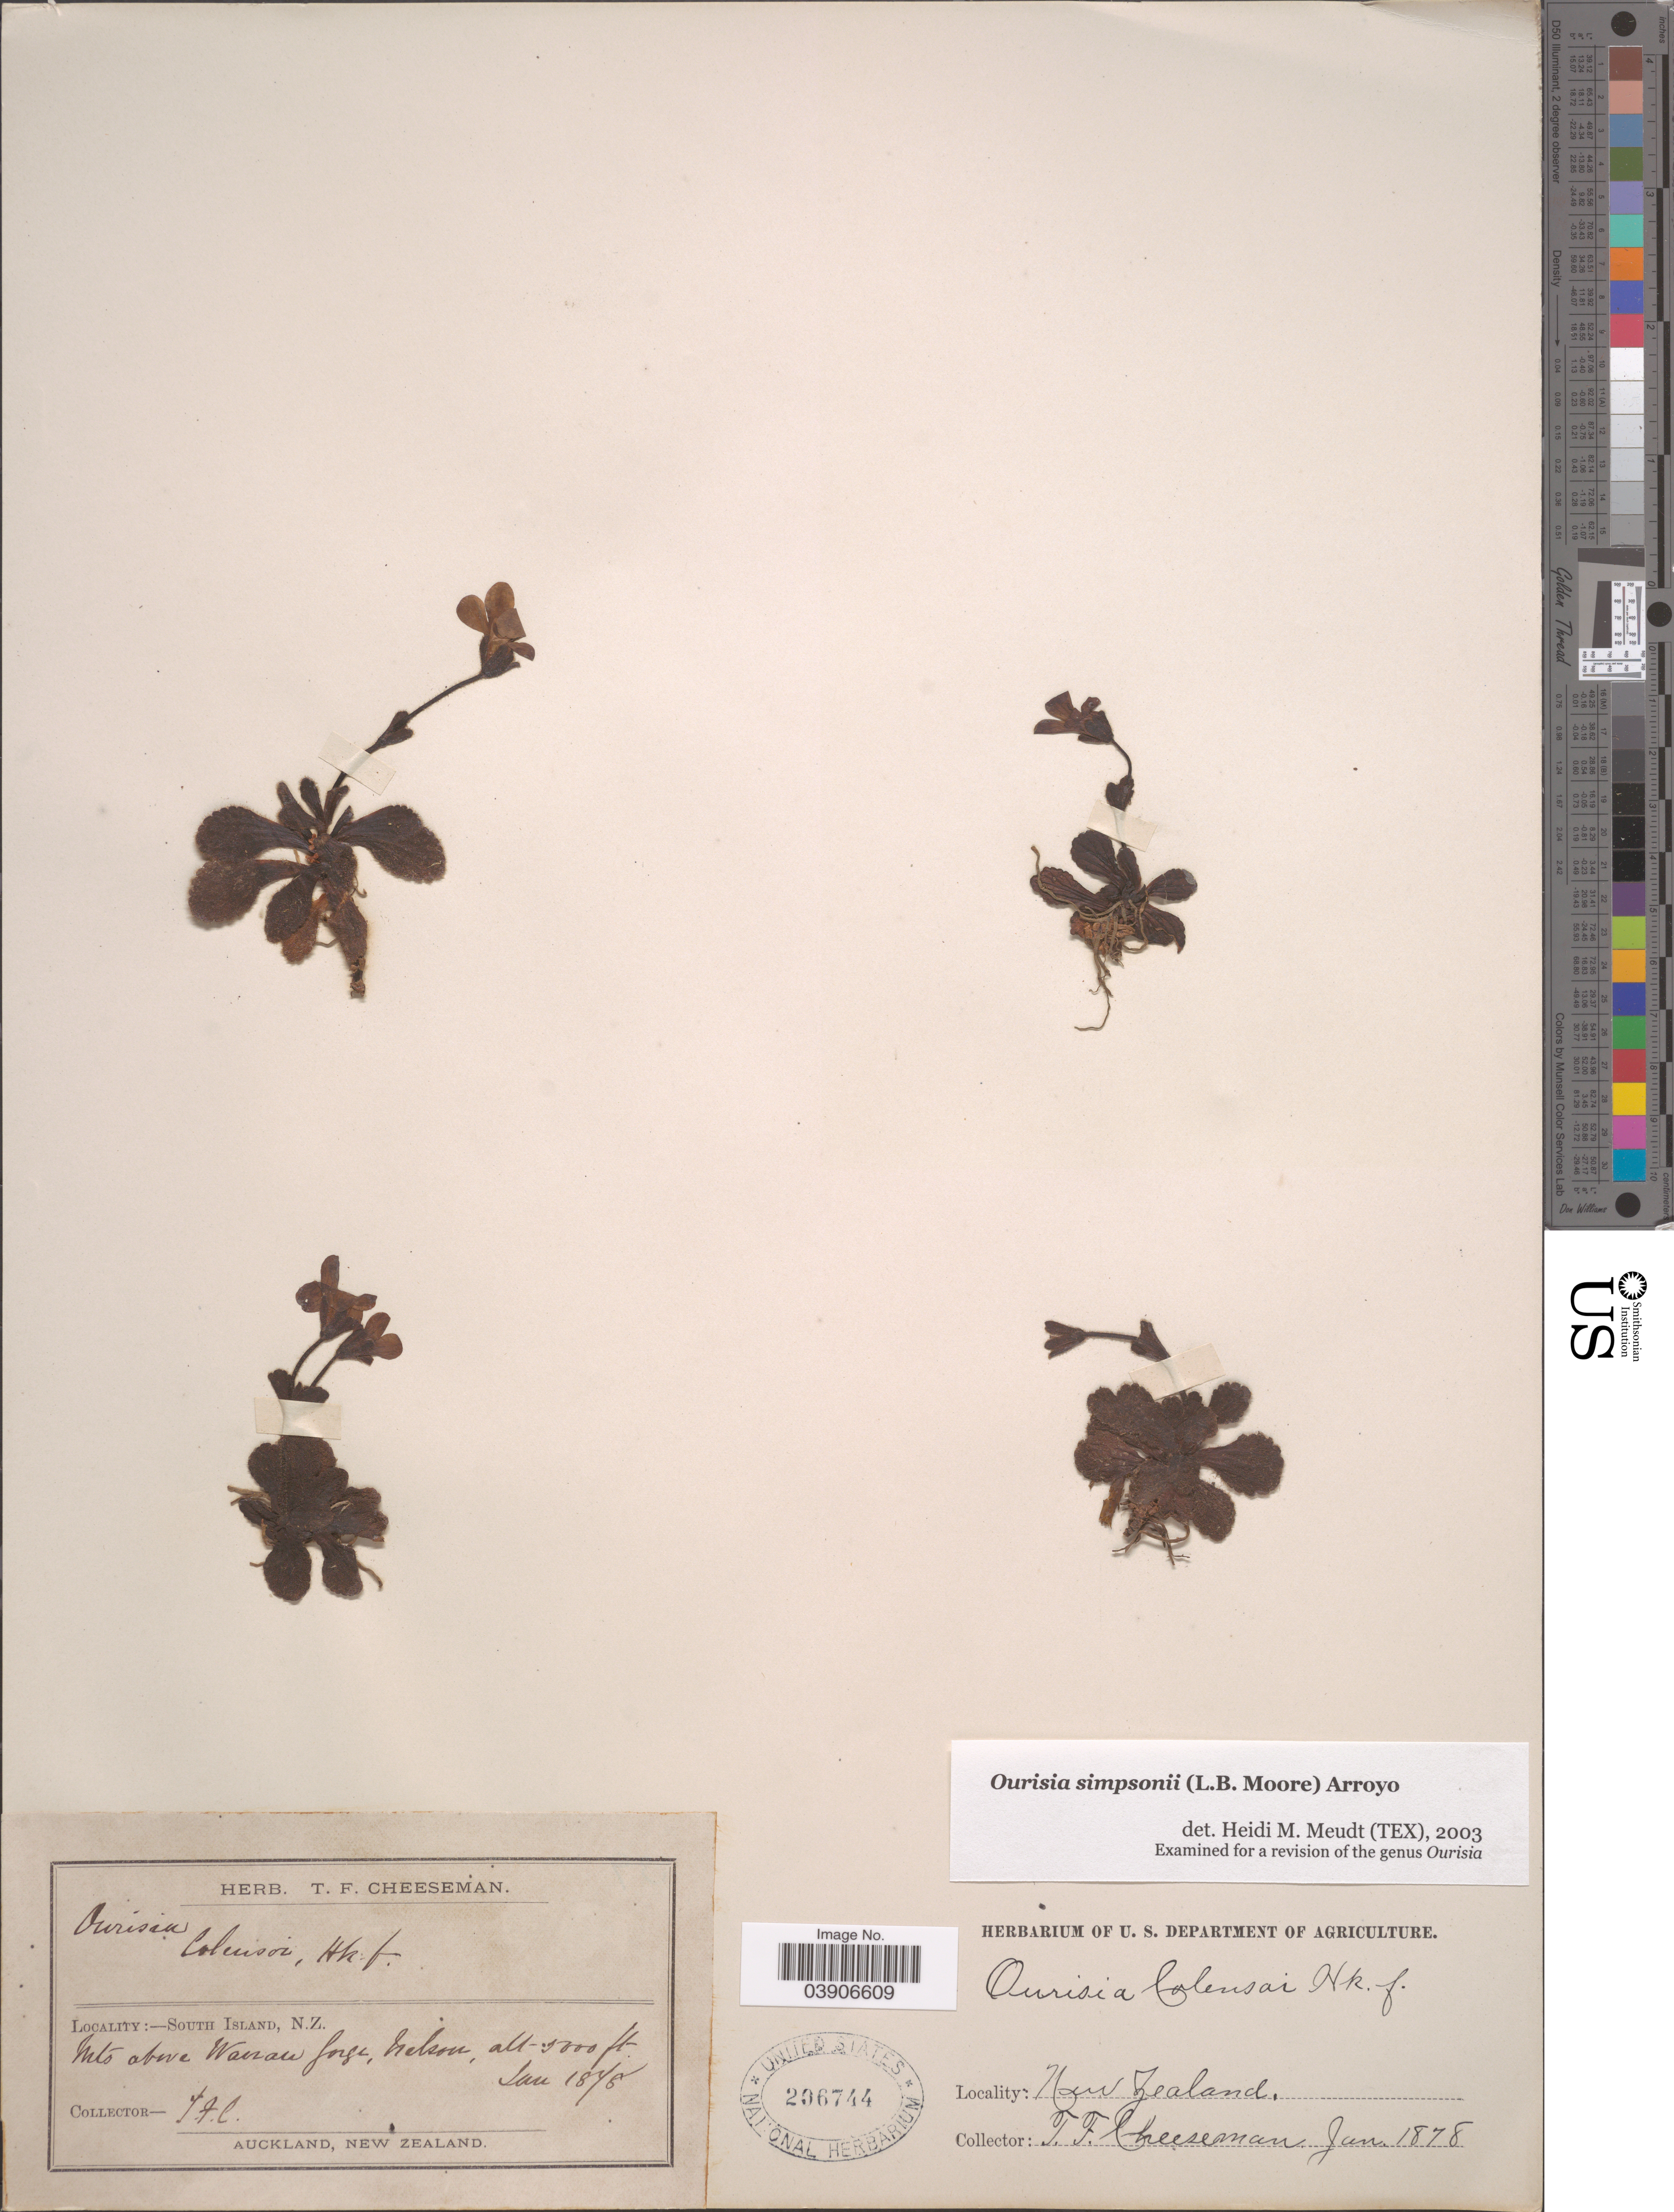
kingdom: Plantae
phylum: Tracheophyta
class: Magnoliopsida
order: Lamiales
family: Plantaginaceae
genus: Ourisia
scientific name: Ourisia simpsonii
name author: (B.J. Moore) Arroyo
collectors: T. F. Cheeseman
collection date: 1878-01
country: New Zealand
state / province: Nelson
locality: South Island. Mts above Warran Gorge.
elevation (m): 1524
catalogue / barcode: US 206744